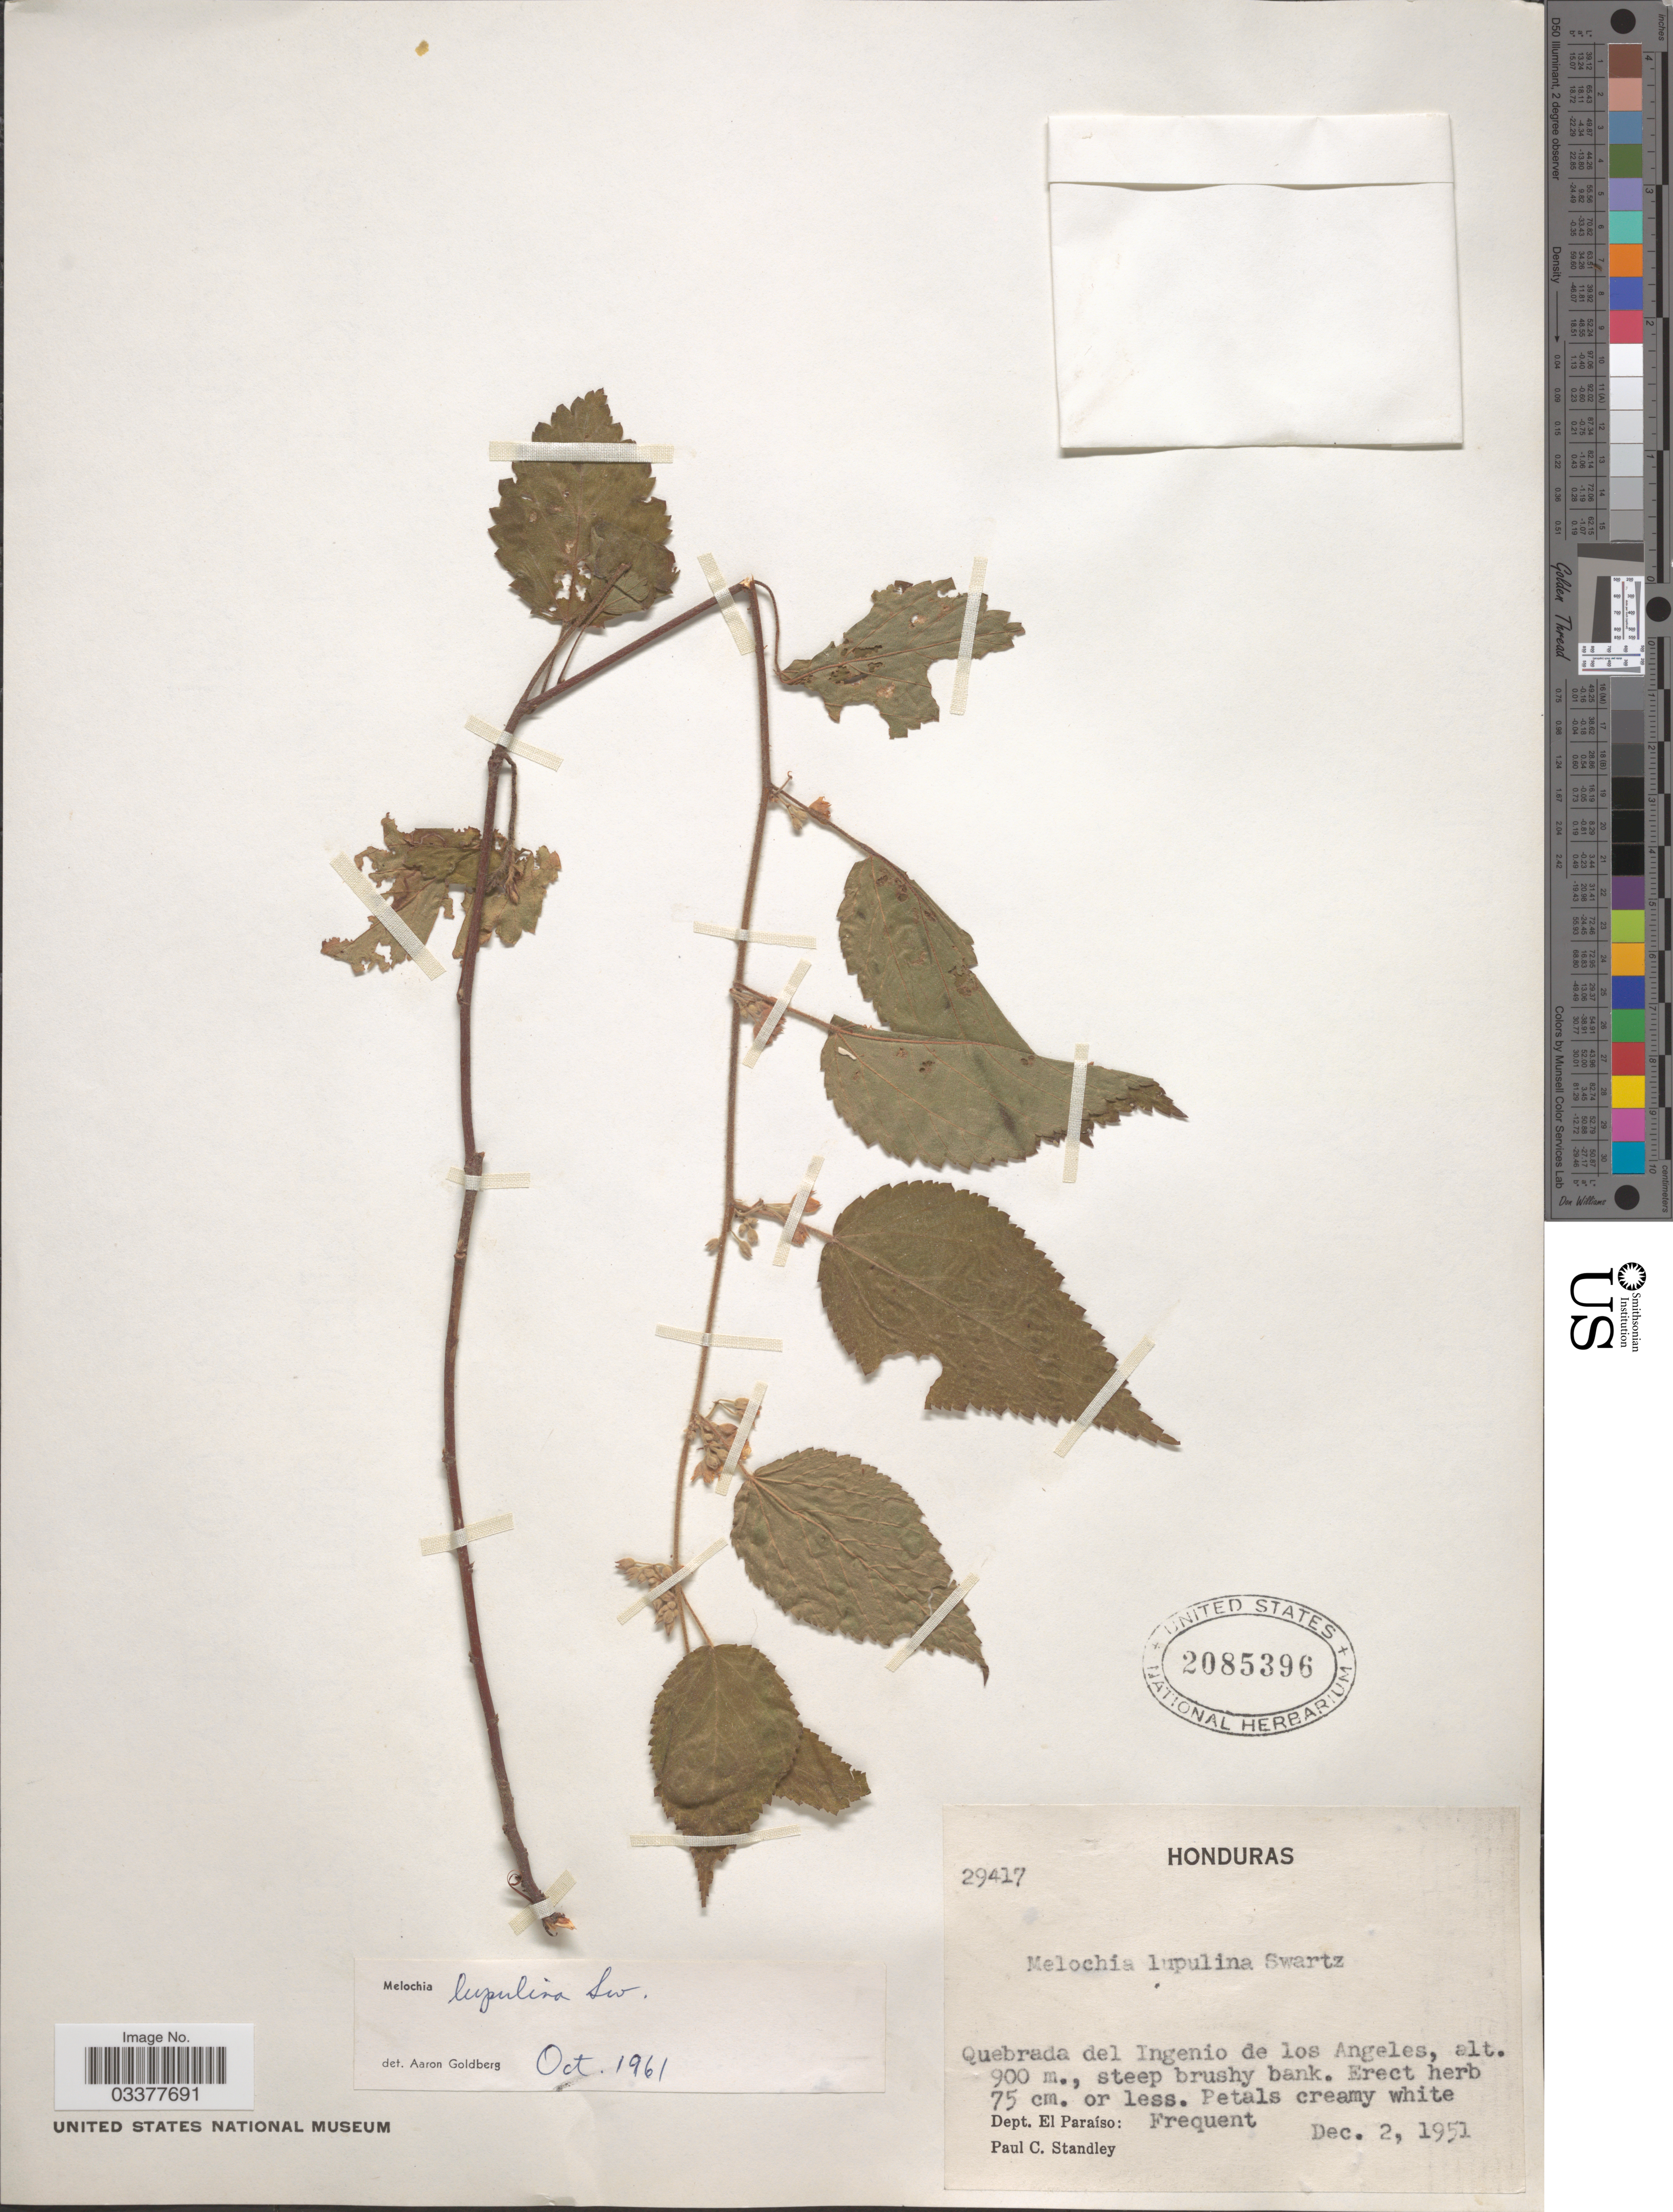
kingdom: Plantae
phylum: Tracheophyta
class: Magnoliopsida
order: Malvales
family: Malvaceae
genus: Melochia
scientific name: Melochia lupulina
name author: Sw.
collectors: P. C. Standley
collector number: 29417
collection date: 1951-12-02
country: Honduras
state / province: El Paraíso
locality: Quebrada del Ingenio de los Angeles. Dept. El Paraíso.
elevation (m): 900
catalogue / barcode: US 2085396